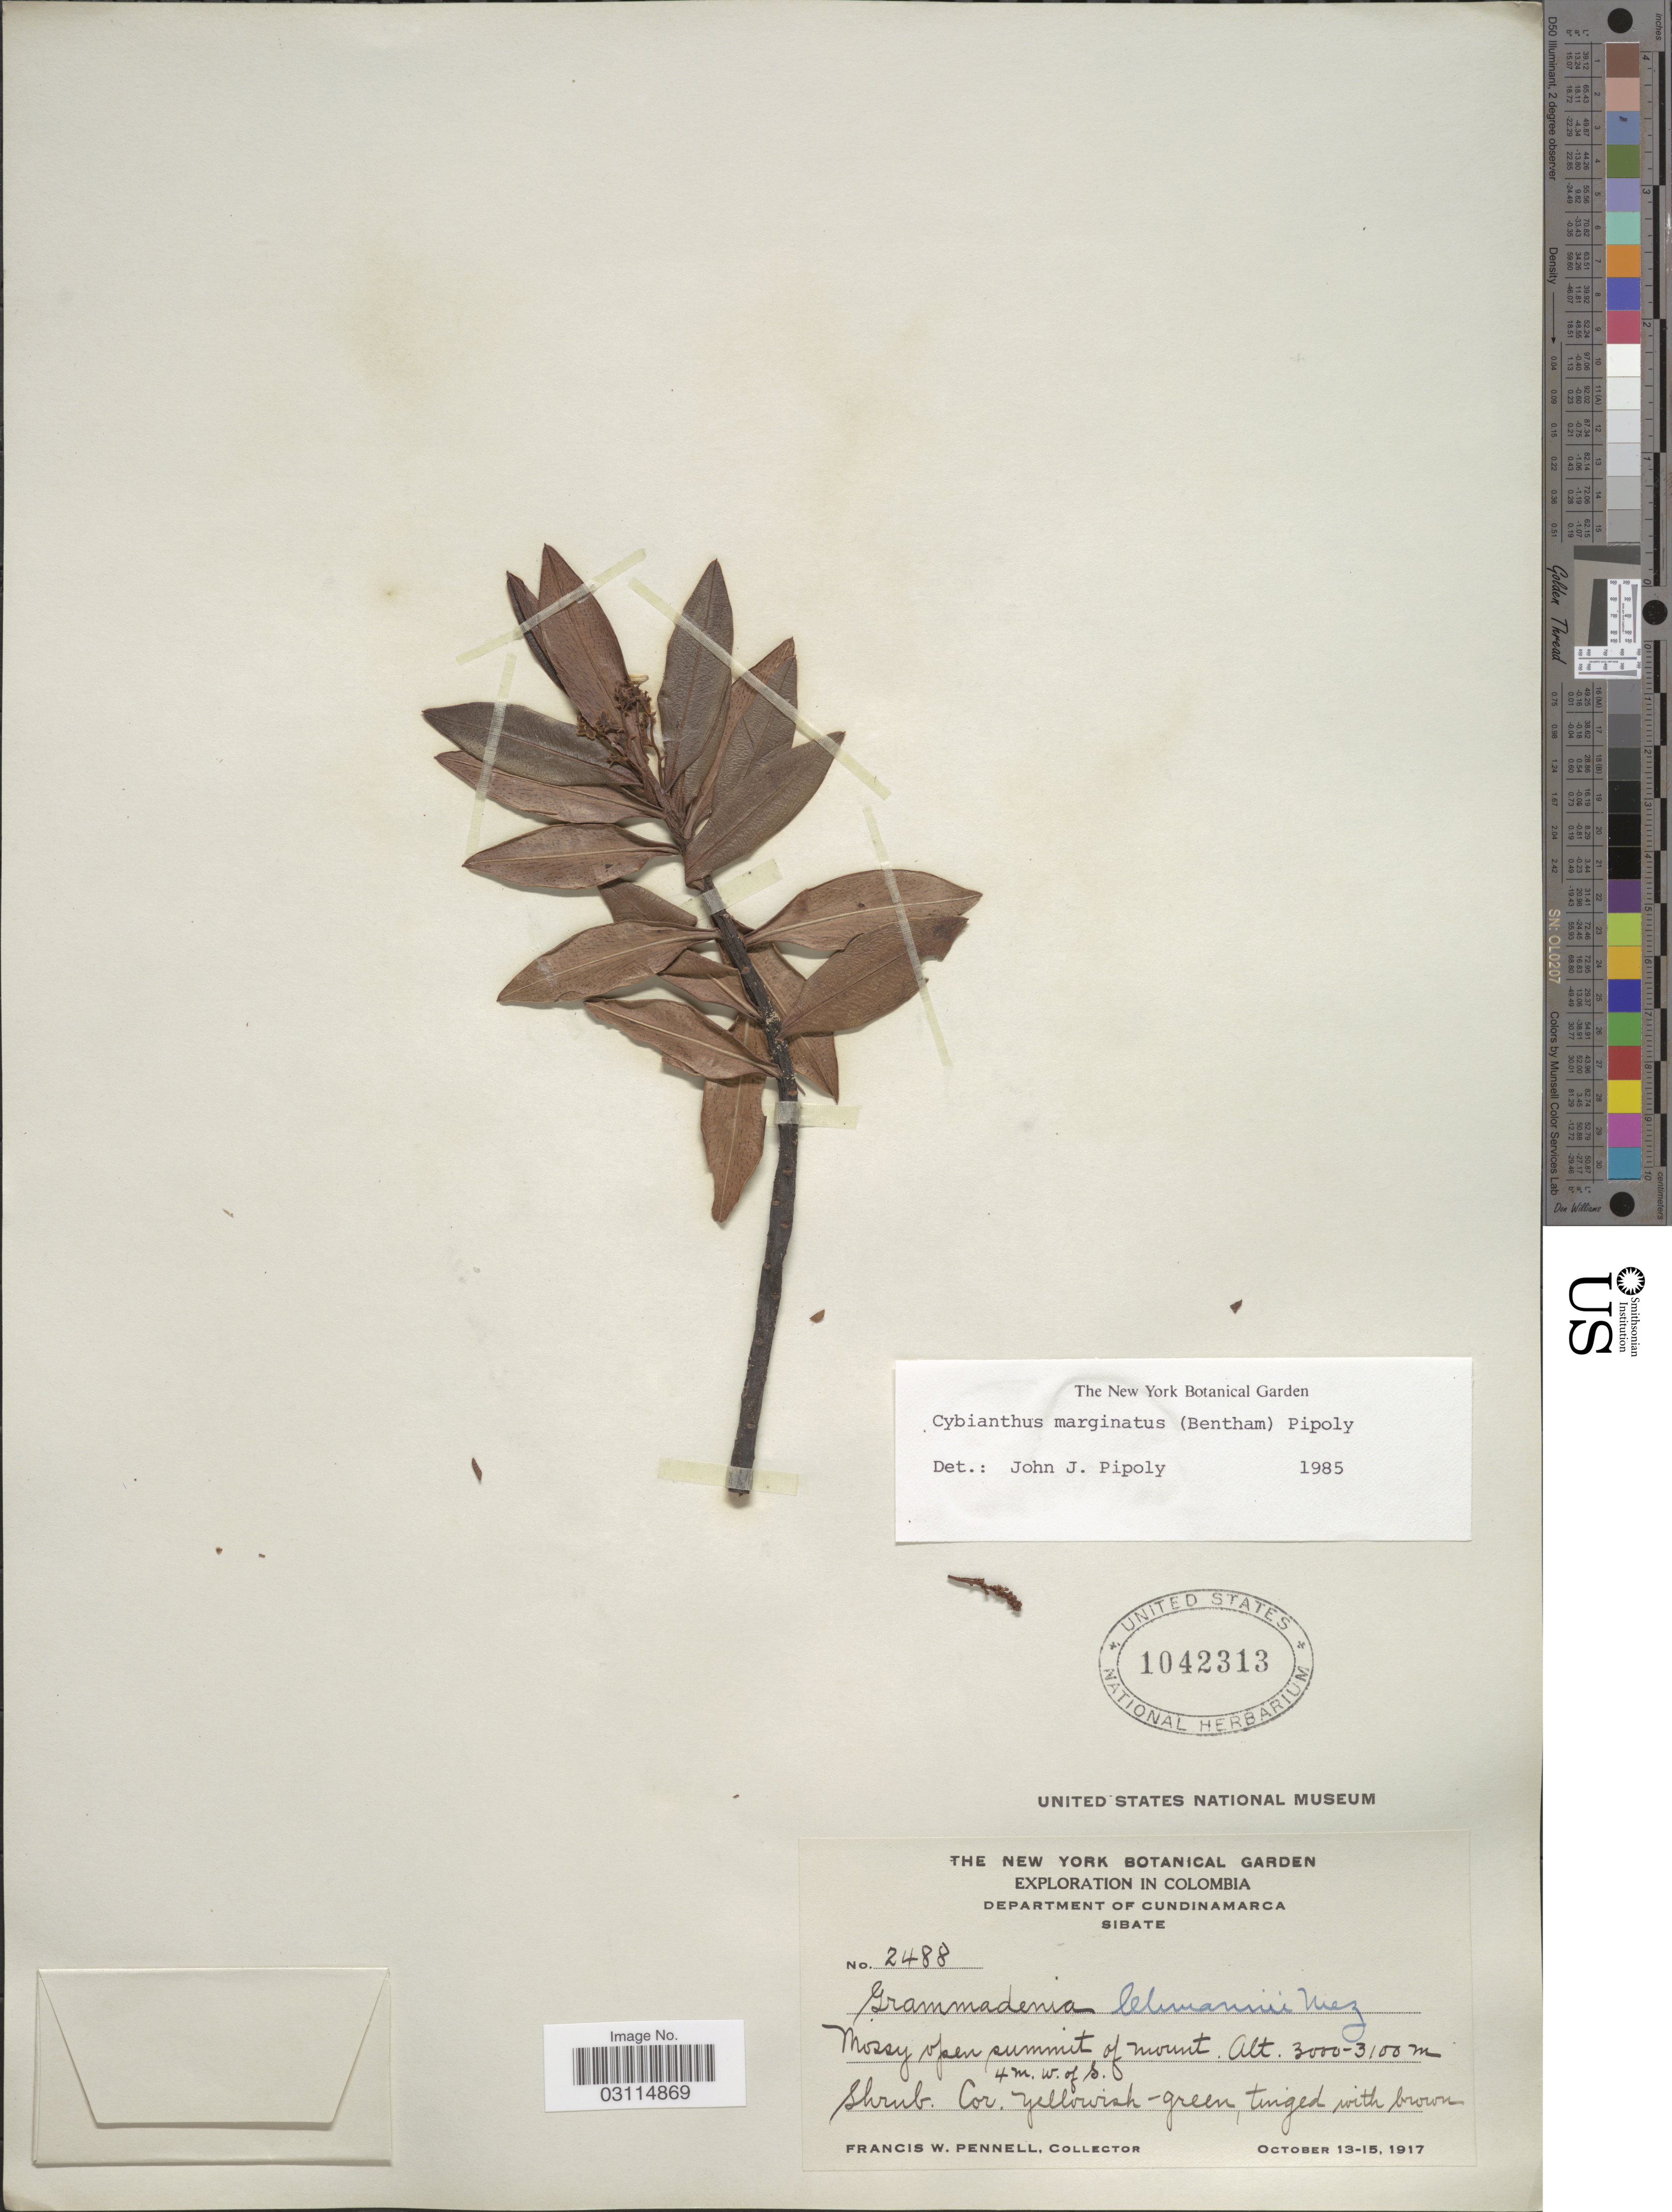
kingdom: Plantae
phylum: Tracheophyta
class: Magnoliopsida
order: Ericales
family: Primulaceae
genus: Cybianthus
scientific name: Cybianthus marginatus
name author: (Benth.) Pipoly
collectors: F. W. Pennell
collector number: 2488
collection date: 1917-10-13/1917-10-15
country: Colombia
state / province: Cundinamarca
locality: Department of Cundinamarca. Sibate. 4 m. w. of s.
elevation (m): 3000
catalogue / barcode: US 1042313